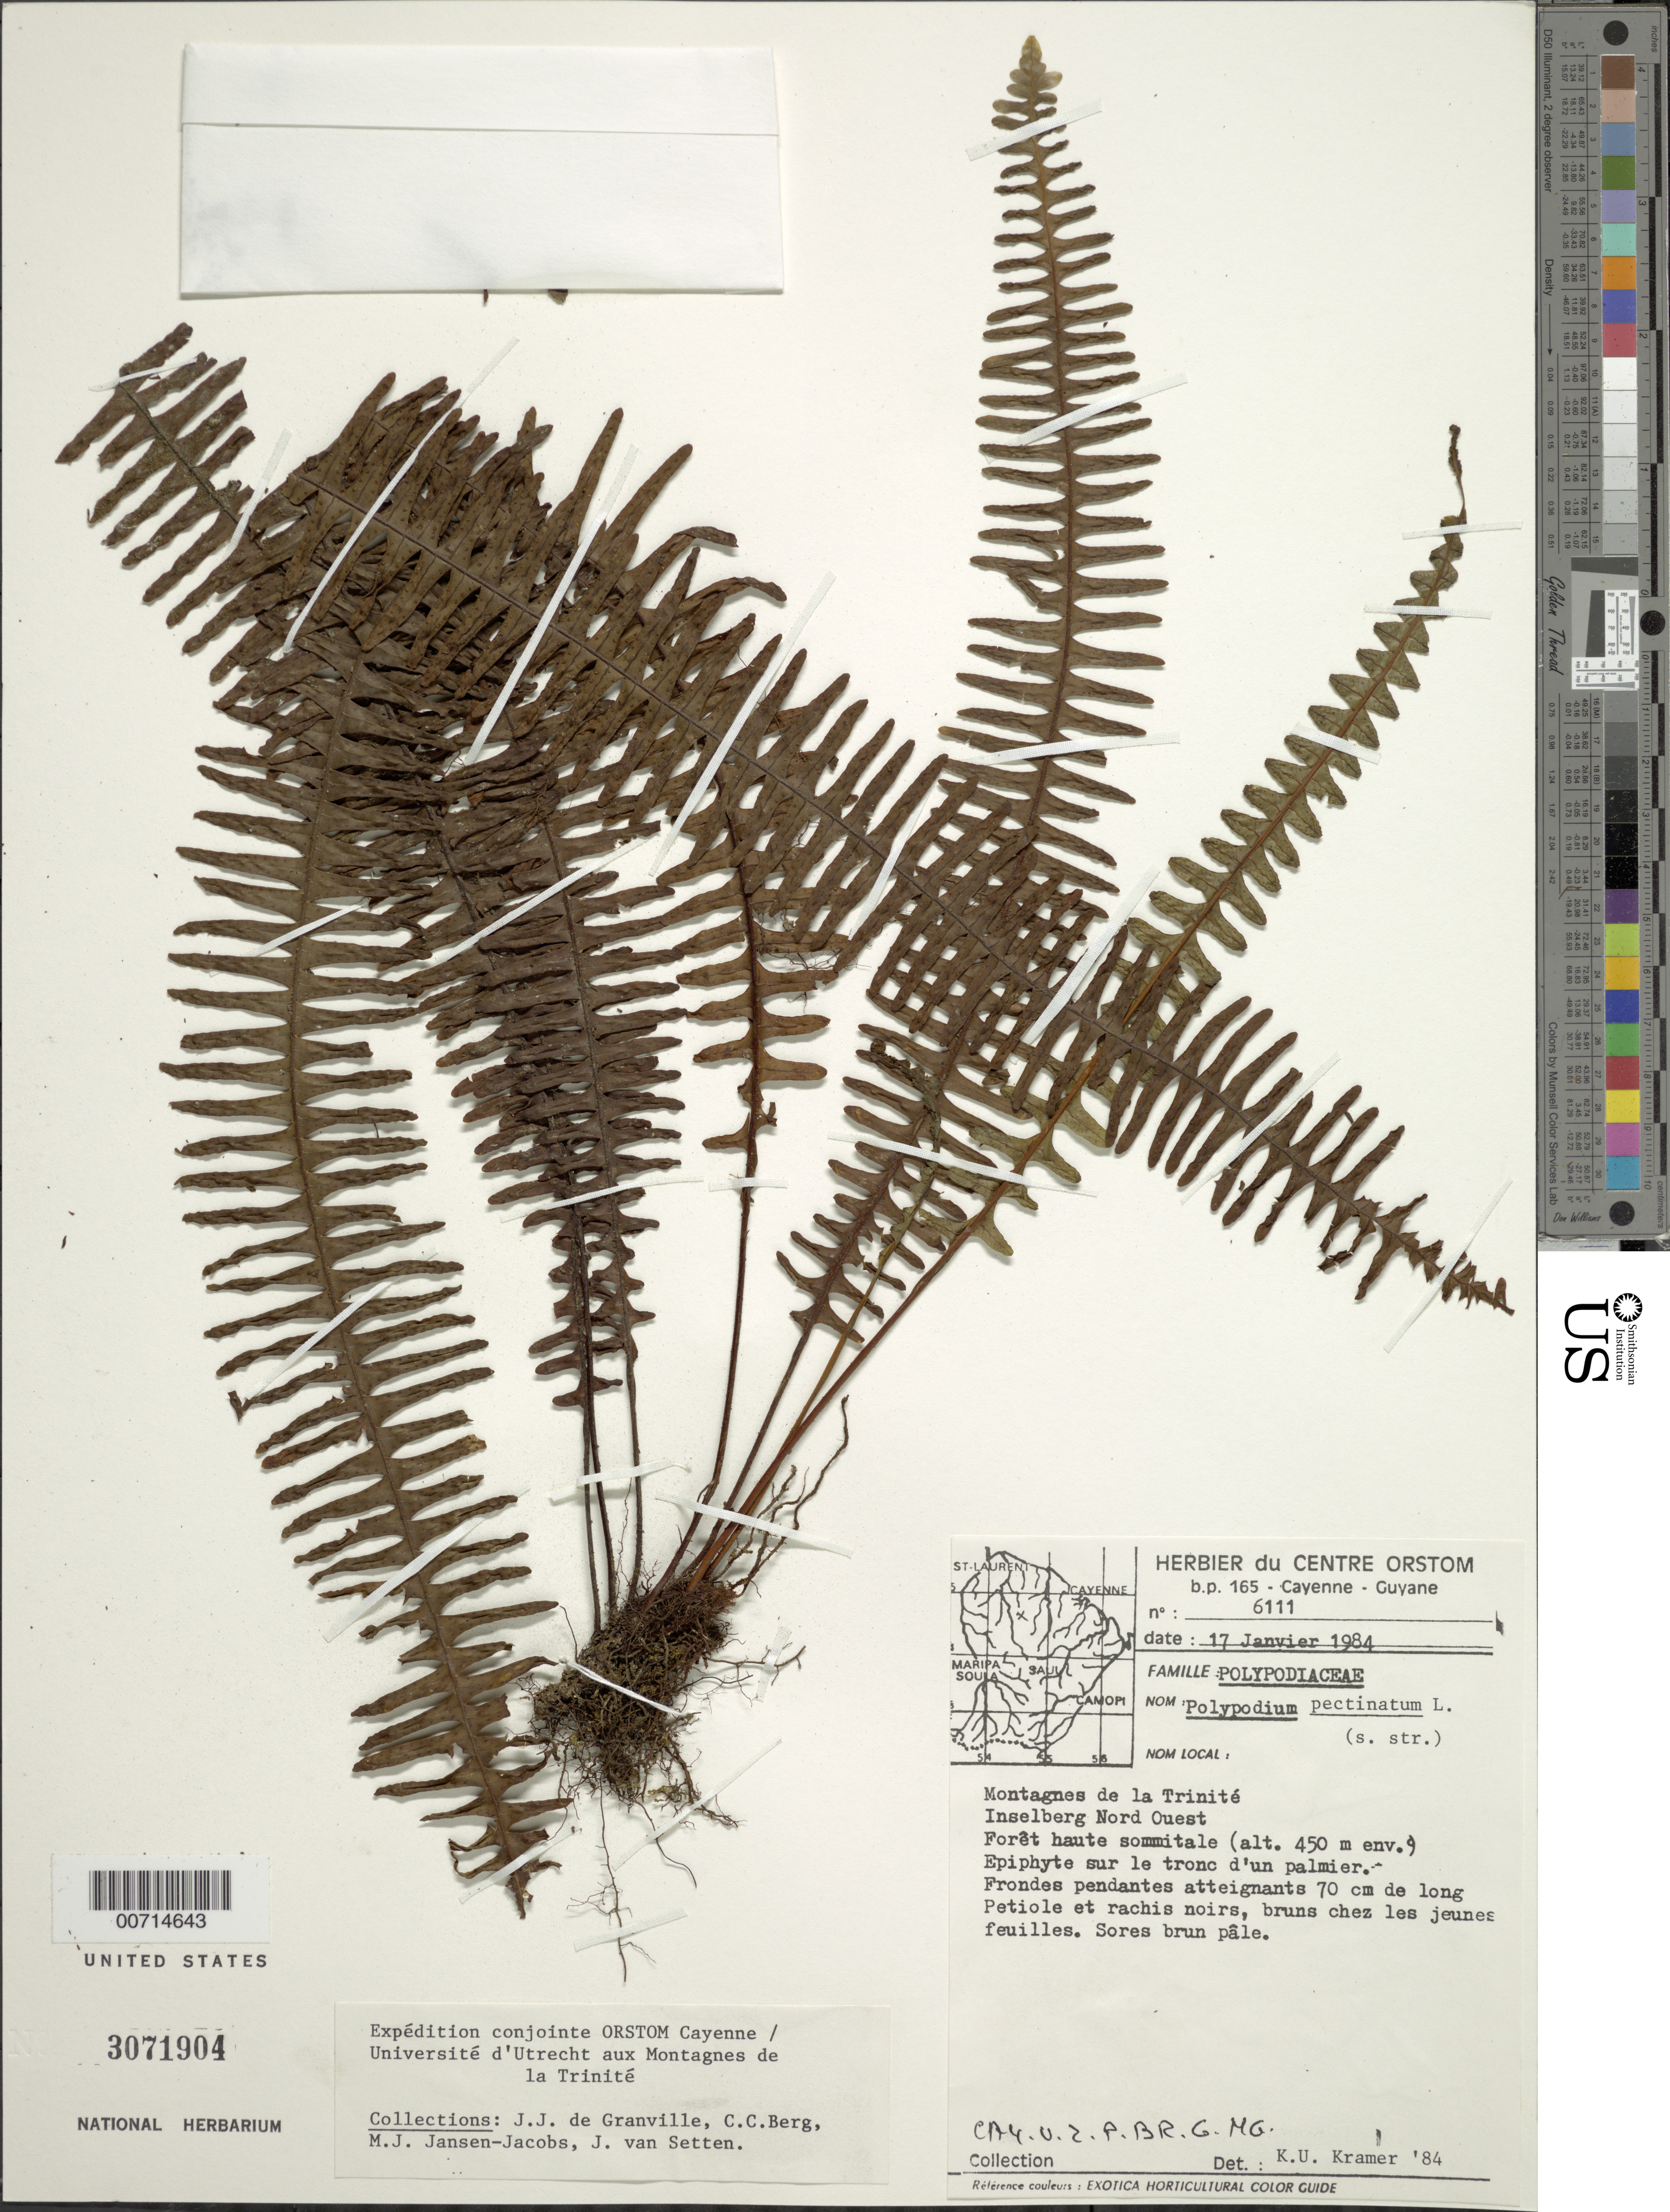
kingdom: Plantae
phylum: Tracheophyta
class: Polypodiopsida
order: Polypodiales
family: Polypodiaceae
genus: Pecluma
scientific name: Pecluma pectinata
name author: (L.) M.G. Price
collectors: J.-J. de Granville, C. C. Berg, M. J. Jansen-Jacobs & J. van Setten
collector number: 6111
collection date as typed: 17-Jan-84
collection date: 1984-01-17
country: French Guiana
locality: Montagnes de la Trinité, inselberg NW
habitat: Forêt haute somitale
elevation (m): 450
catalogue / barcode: US 3071904